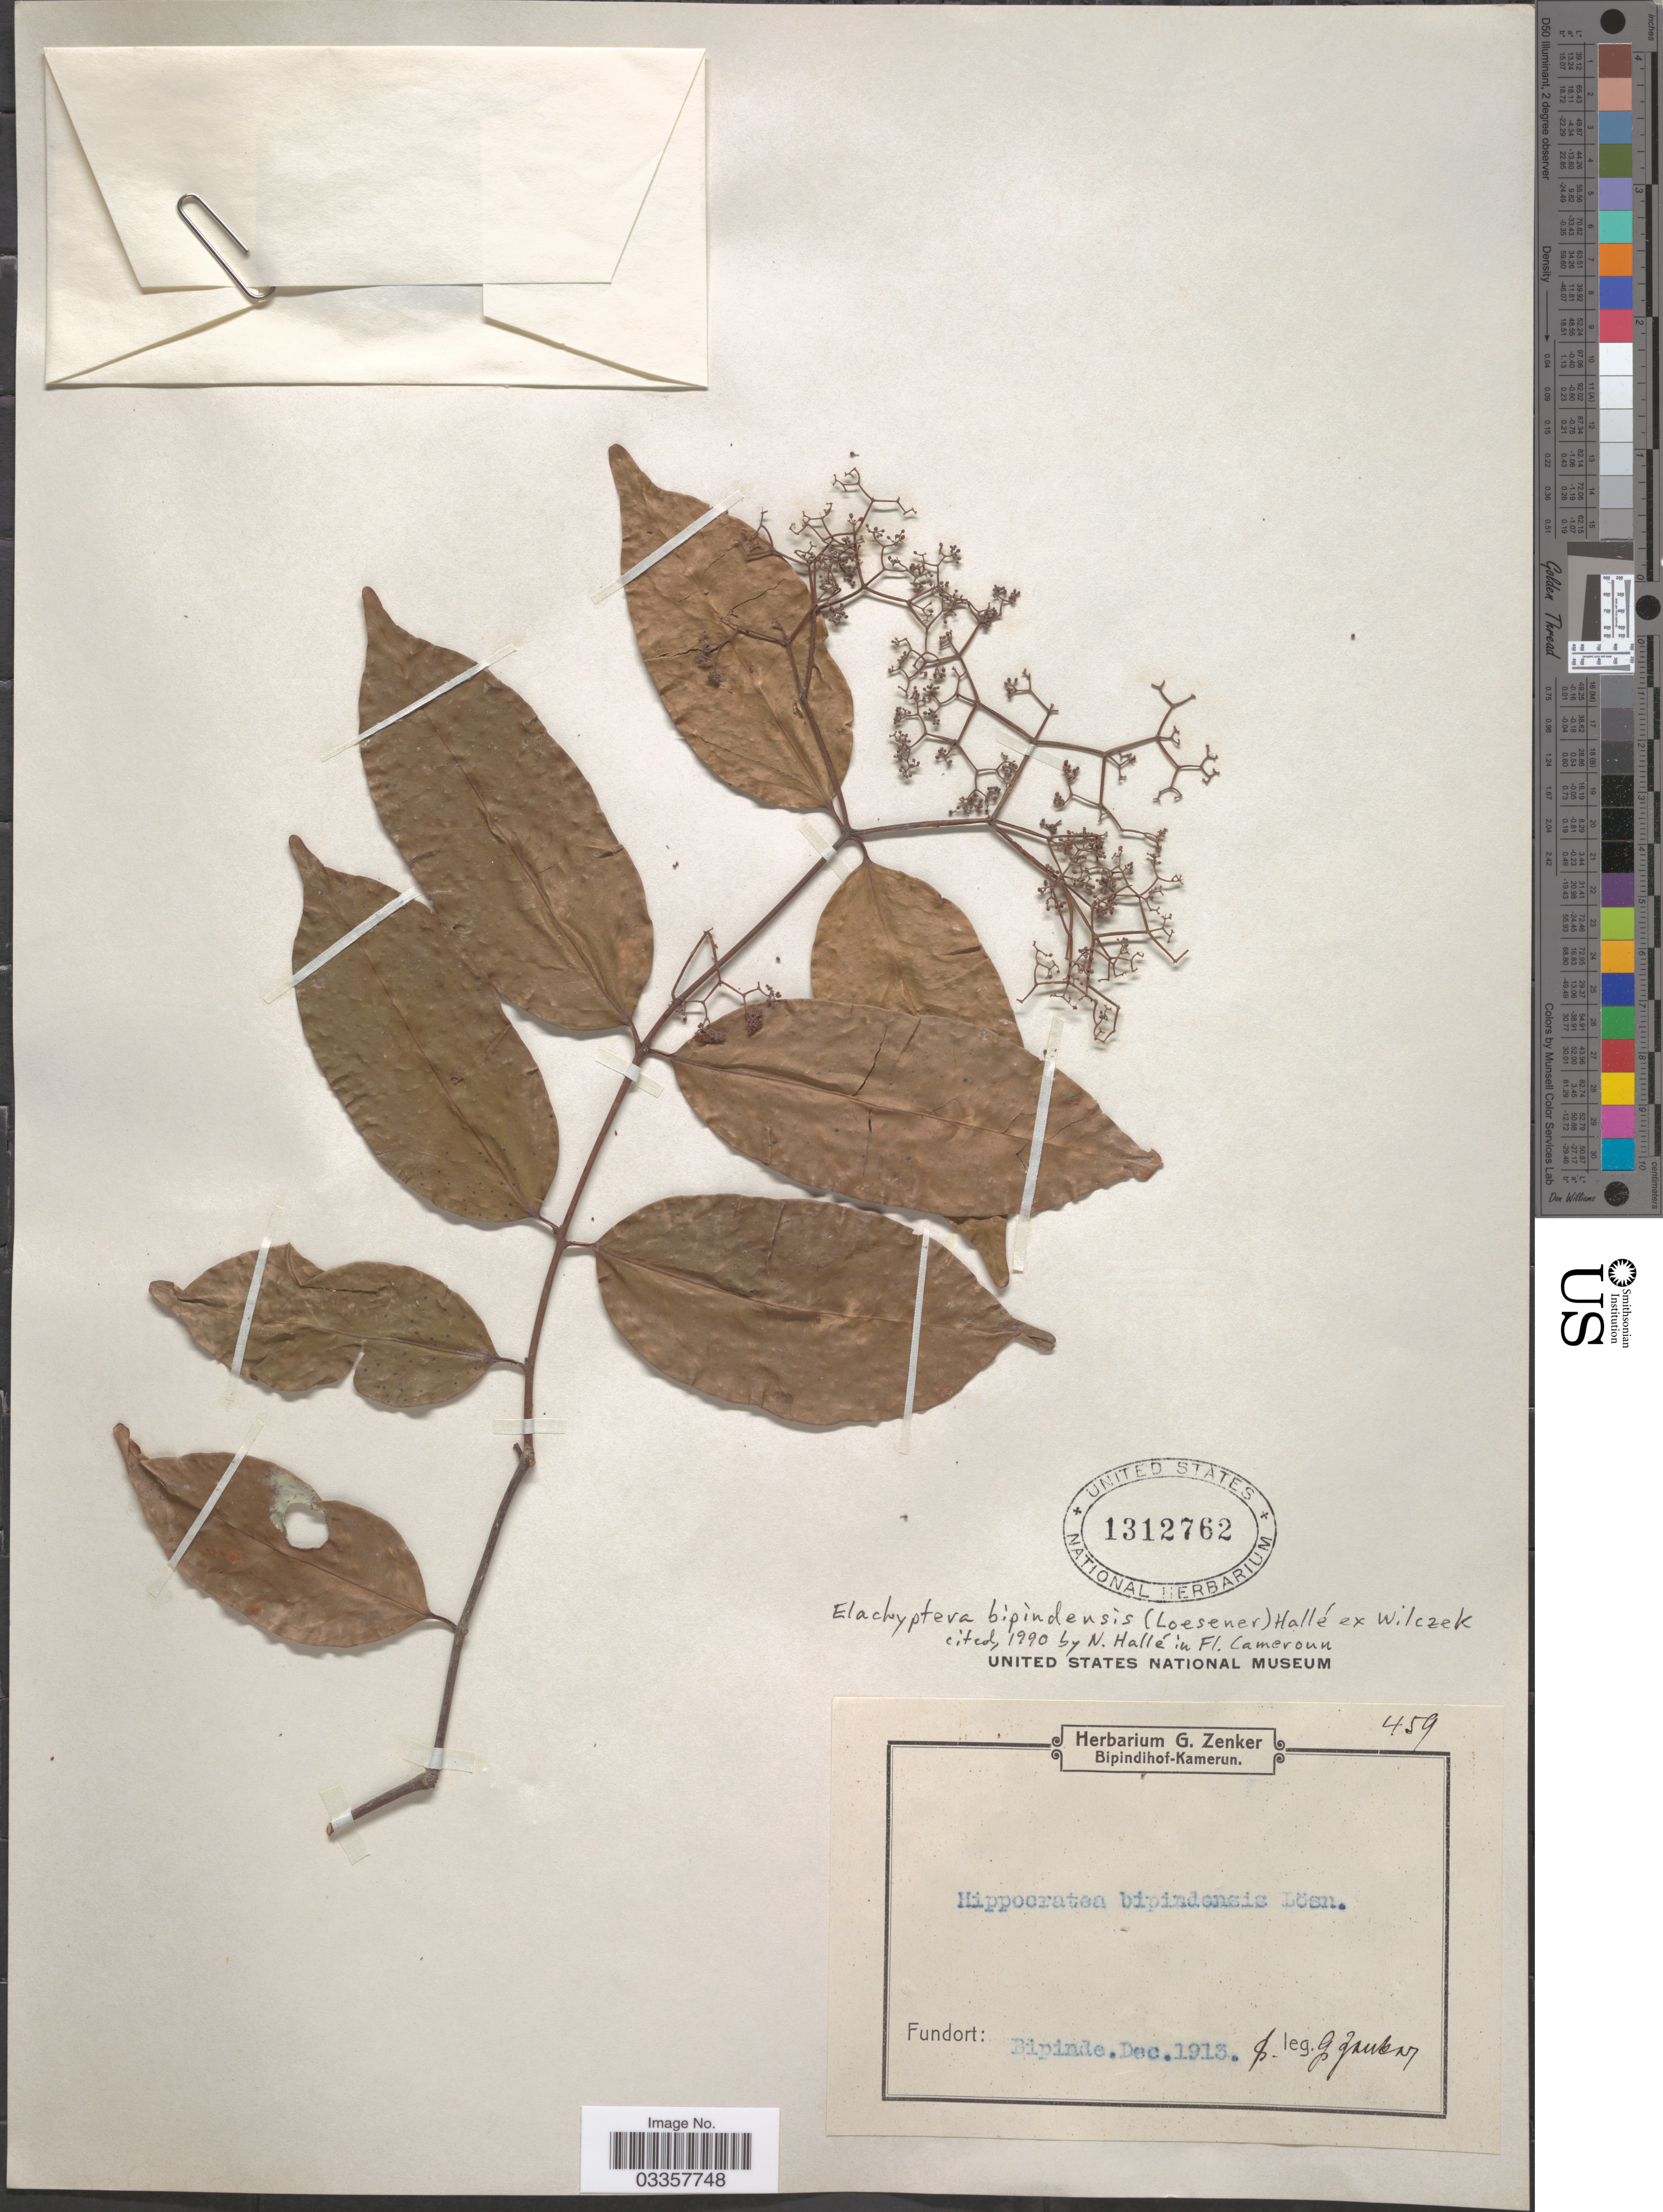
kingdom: Plantae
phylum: Tracheophyta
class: Magnoliopsida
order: Celastrales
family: Celastraceae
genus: Elachyptera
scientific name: Elachyptera bipindensis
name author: R. Wilczek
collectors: G. A. Zenker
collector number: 459?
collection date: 1913-12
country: Cameroon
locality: Bipinde.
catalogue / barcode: US 1312762